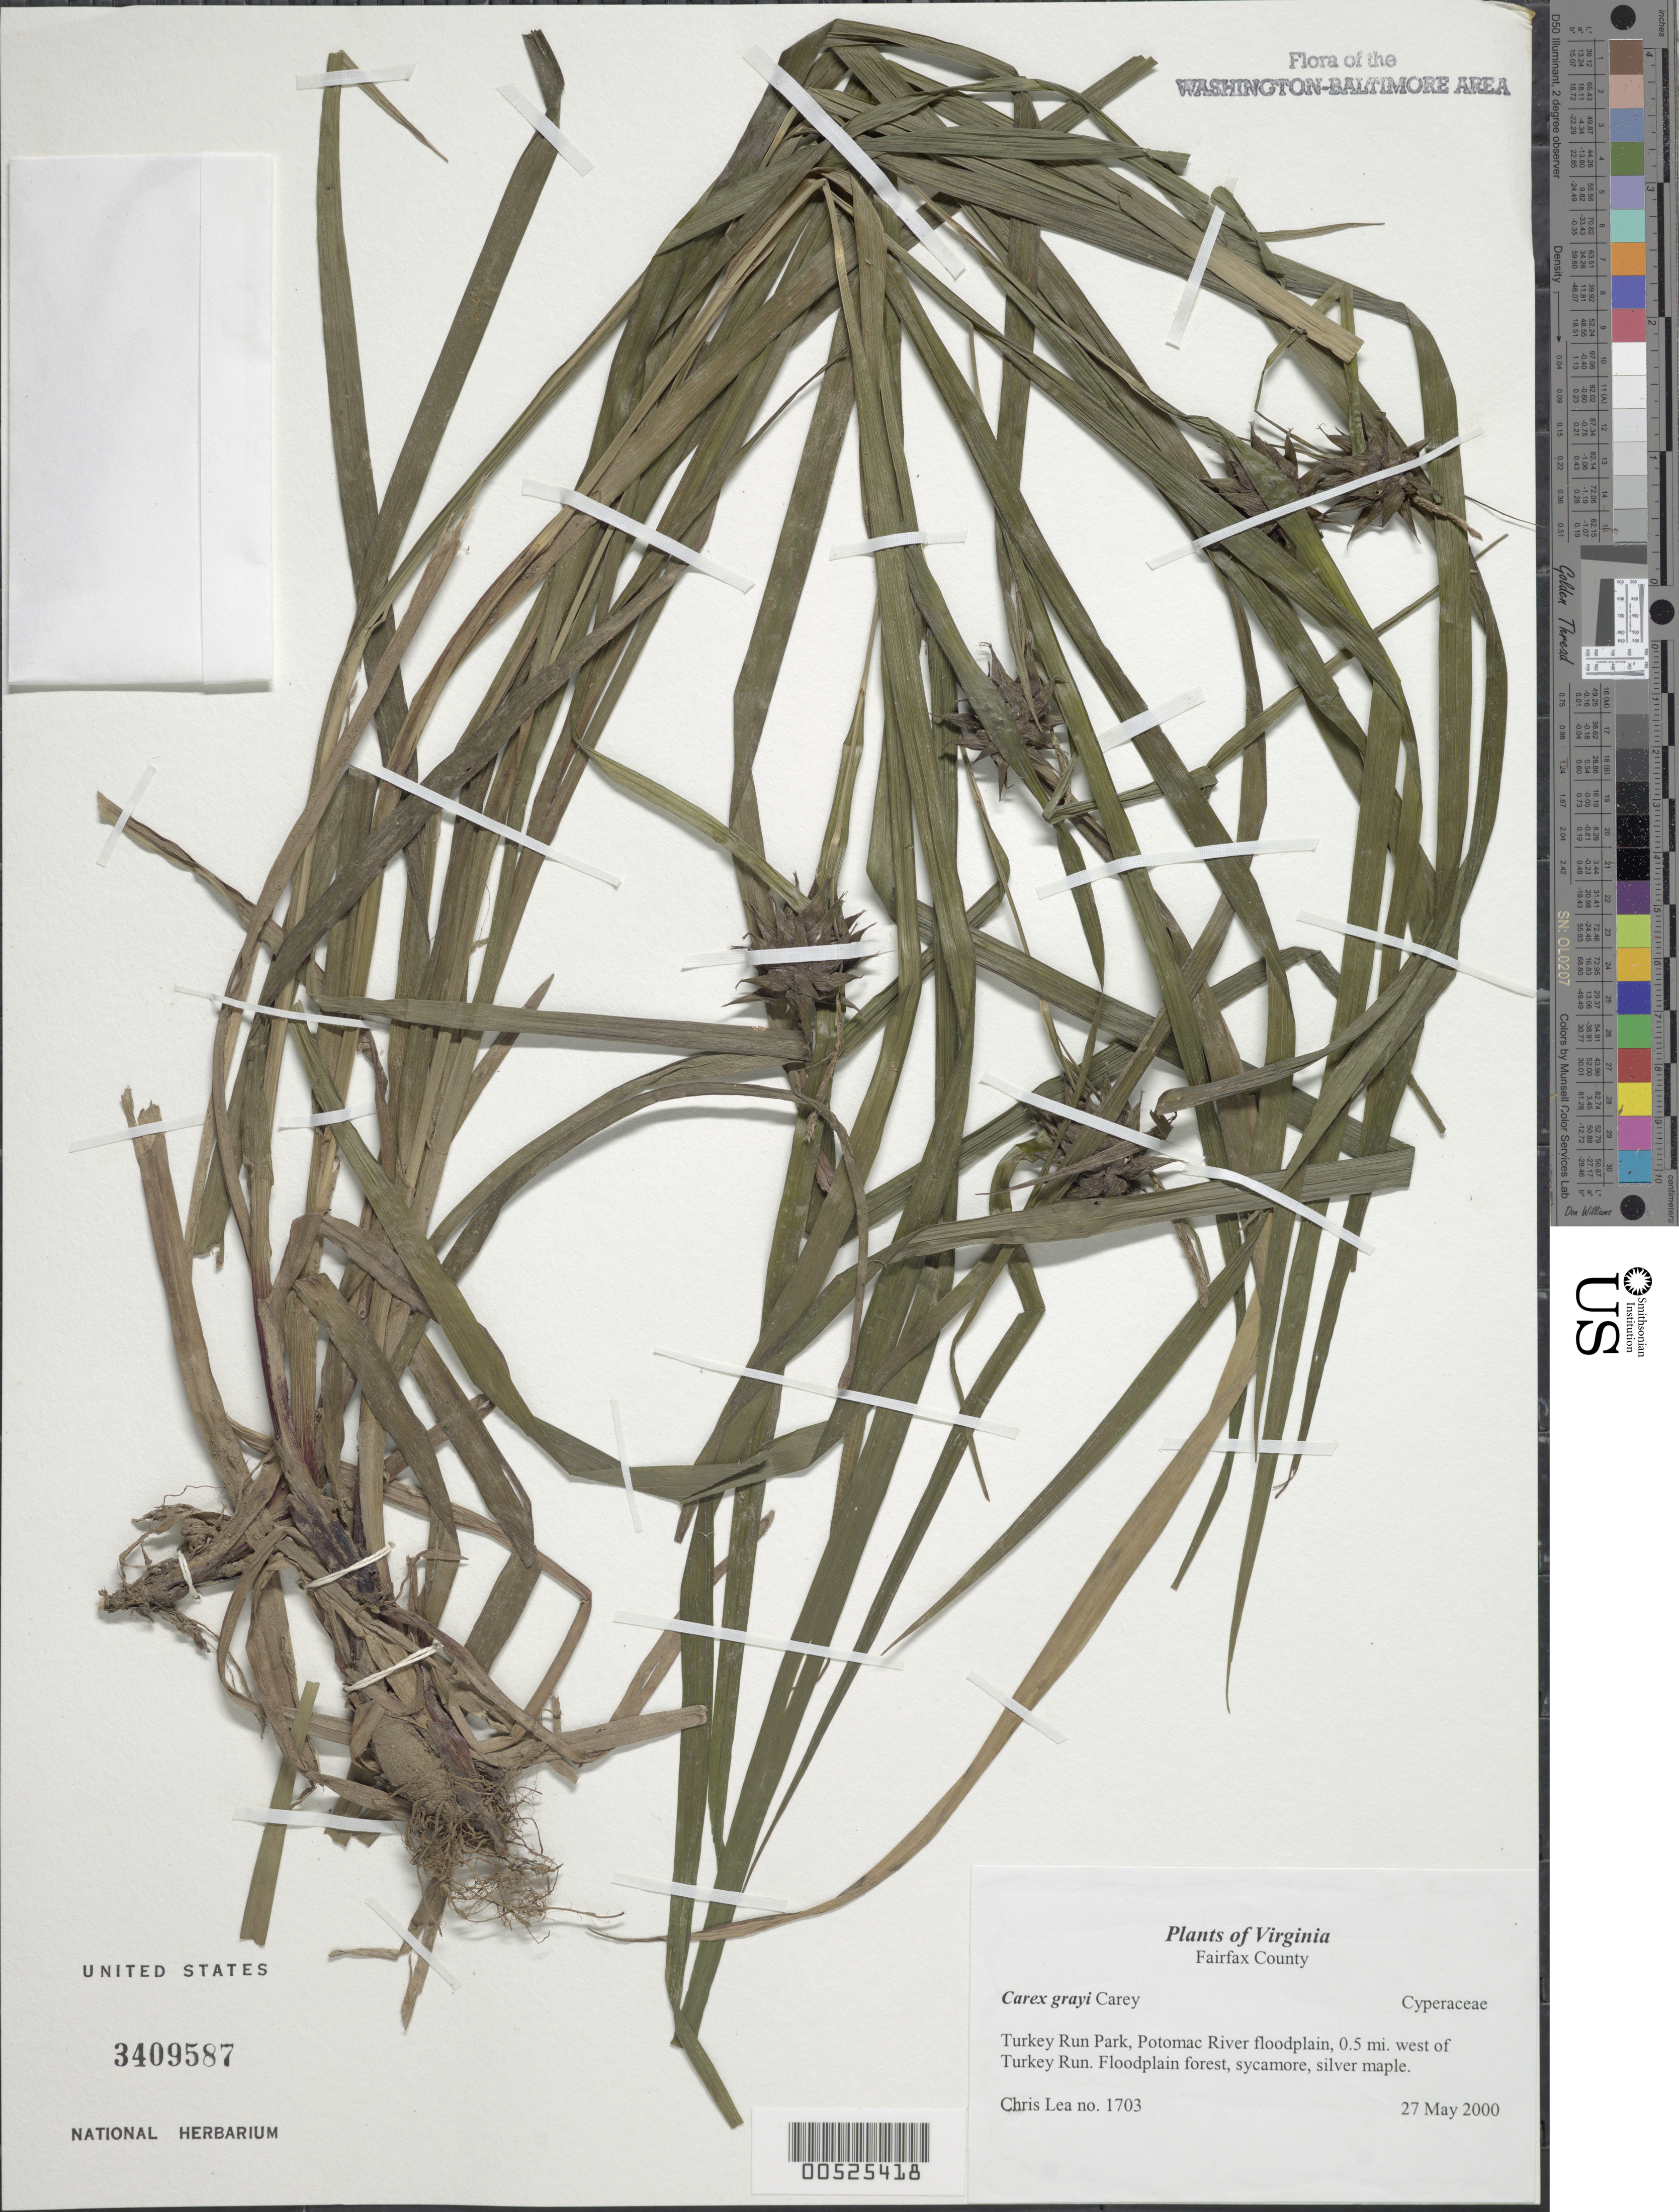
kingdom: Plantae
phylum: Tracheophyta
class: Liliopsida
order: Poales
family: Cyperaceae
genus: Carex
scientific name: Carex grayi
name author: J. Carey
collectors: C. Lea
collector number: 1703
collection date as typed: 27 May 2000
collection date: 2000-05-27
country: United States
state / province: Virginia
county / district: Fairfax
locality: Turkey Run Park, Potomac River floodplain, 0.5 mi. west of Turkey Run.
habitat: Floodplain forest, sycamore, silver maple.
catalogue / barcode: US 3409587